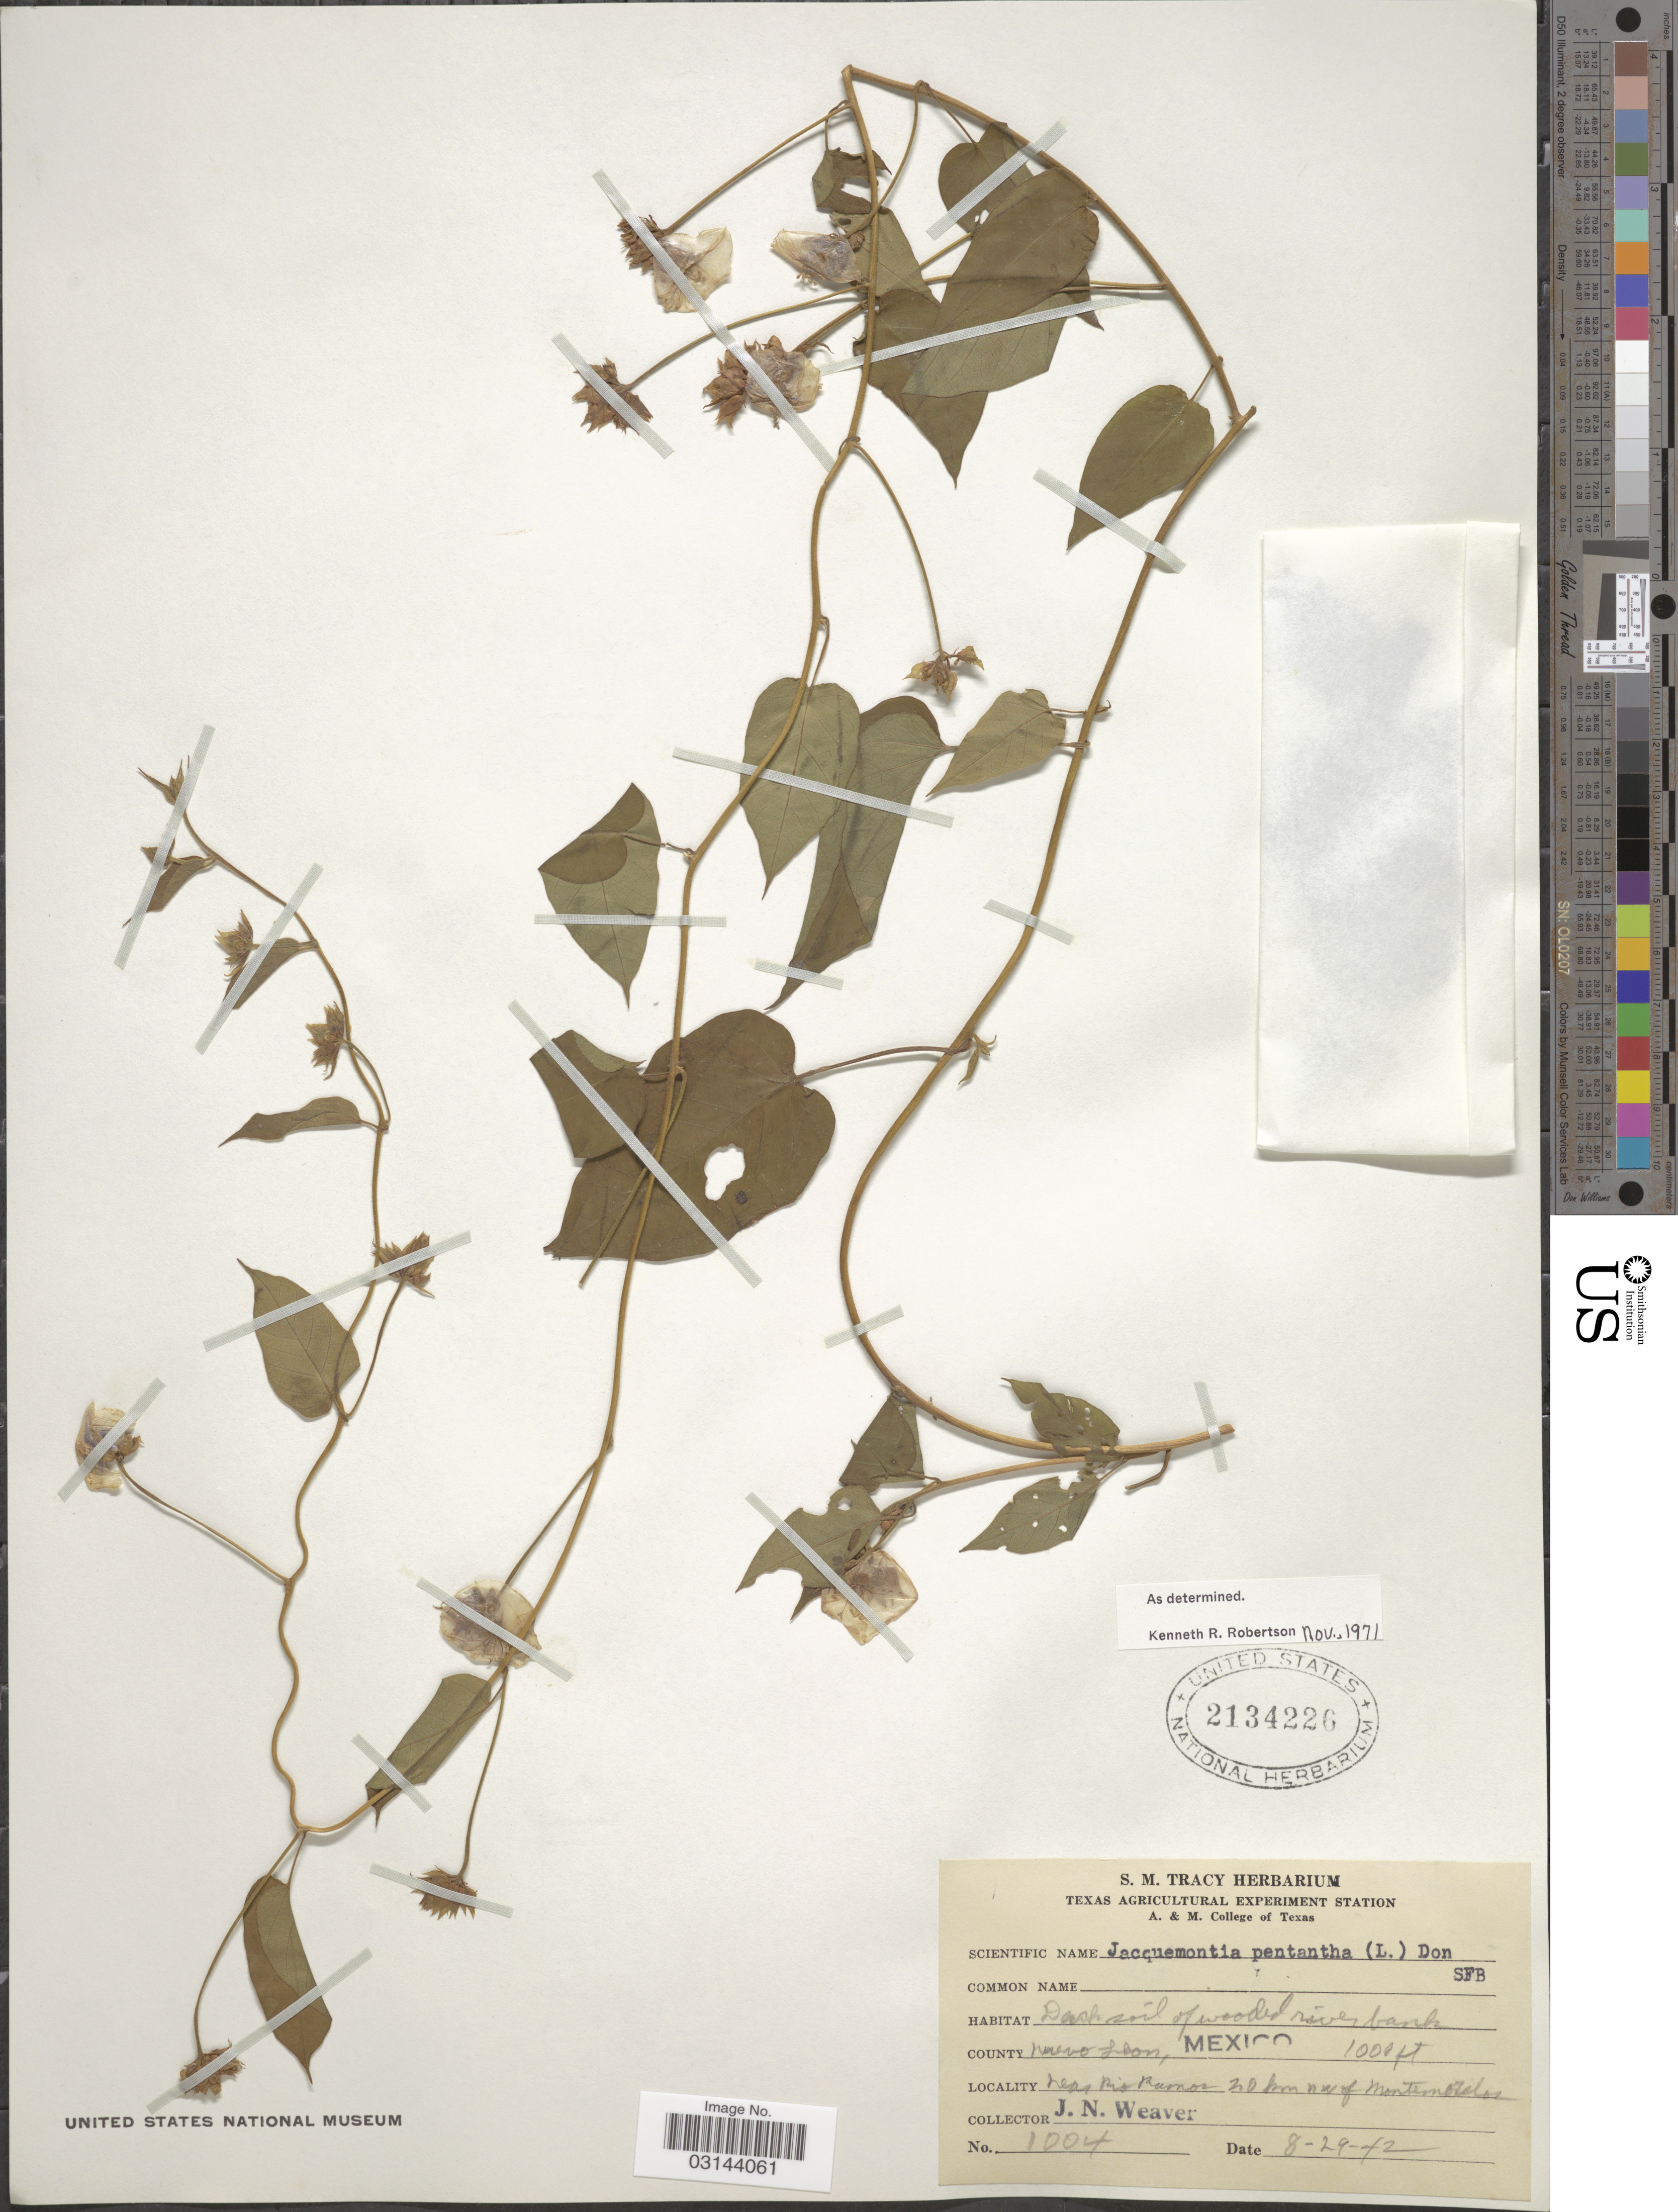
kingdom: Plantae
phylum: Tracheophyta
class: Magnoliopsida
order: Solanales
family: Convolvulaceae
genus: Jacquemontia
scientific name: Jacquemontia pentanthos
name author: (Jacq.) G. Don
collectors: J. N. Weaver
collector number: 1004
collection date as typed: Transcribed d/m/y: 29/8/42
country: Mexico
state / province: Nuevo León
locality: County Nuevo Leon, near Rio Ramos 20 km n.w. of Montemorelos.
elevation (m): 305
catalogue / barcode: US 2134226